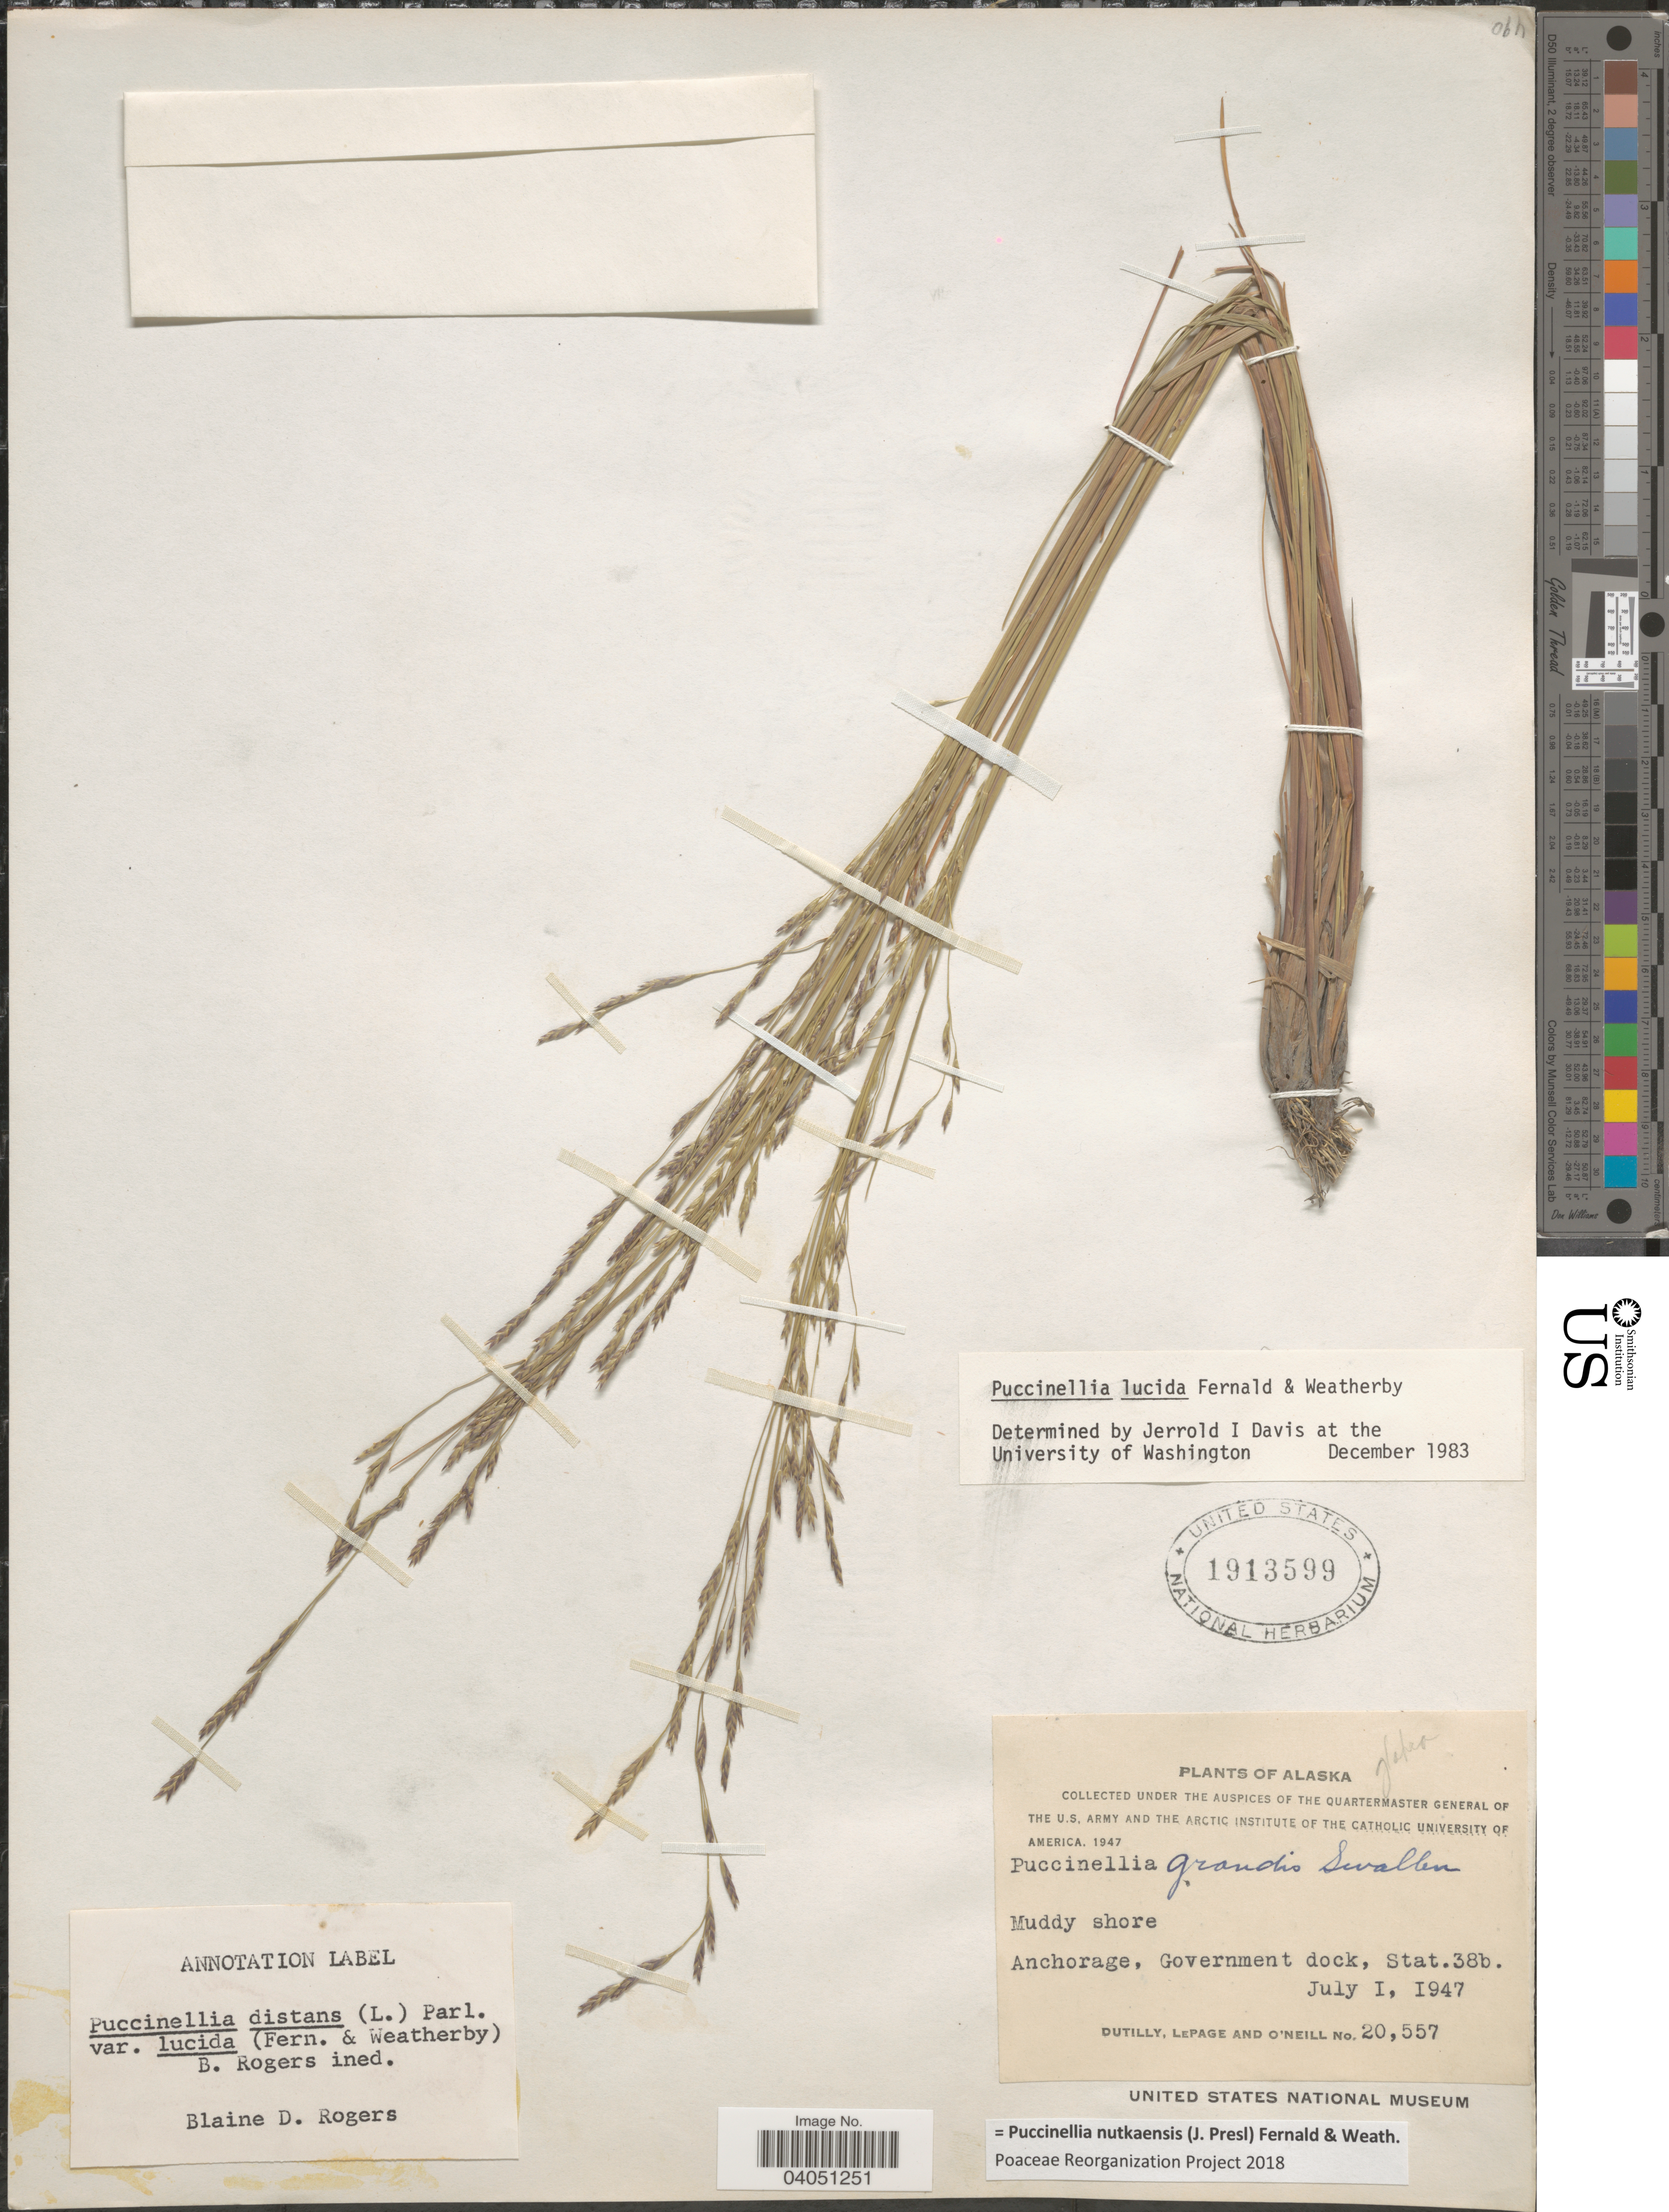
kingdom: Plantae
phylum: Tracheophyta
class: Liliopsida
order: Poales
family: Poaceae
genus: Puccinellia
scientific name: Puccinellia nutkaensis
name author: (J. Presl) Fernald & Weath.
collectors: -. Dutilly, -. LePage & O' Neill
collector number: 20557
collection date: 1947-07-01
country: United States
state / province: Alaska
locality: Anchorage, Government dock, Stat.38b.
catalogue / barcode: US 1913599